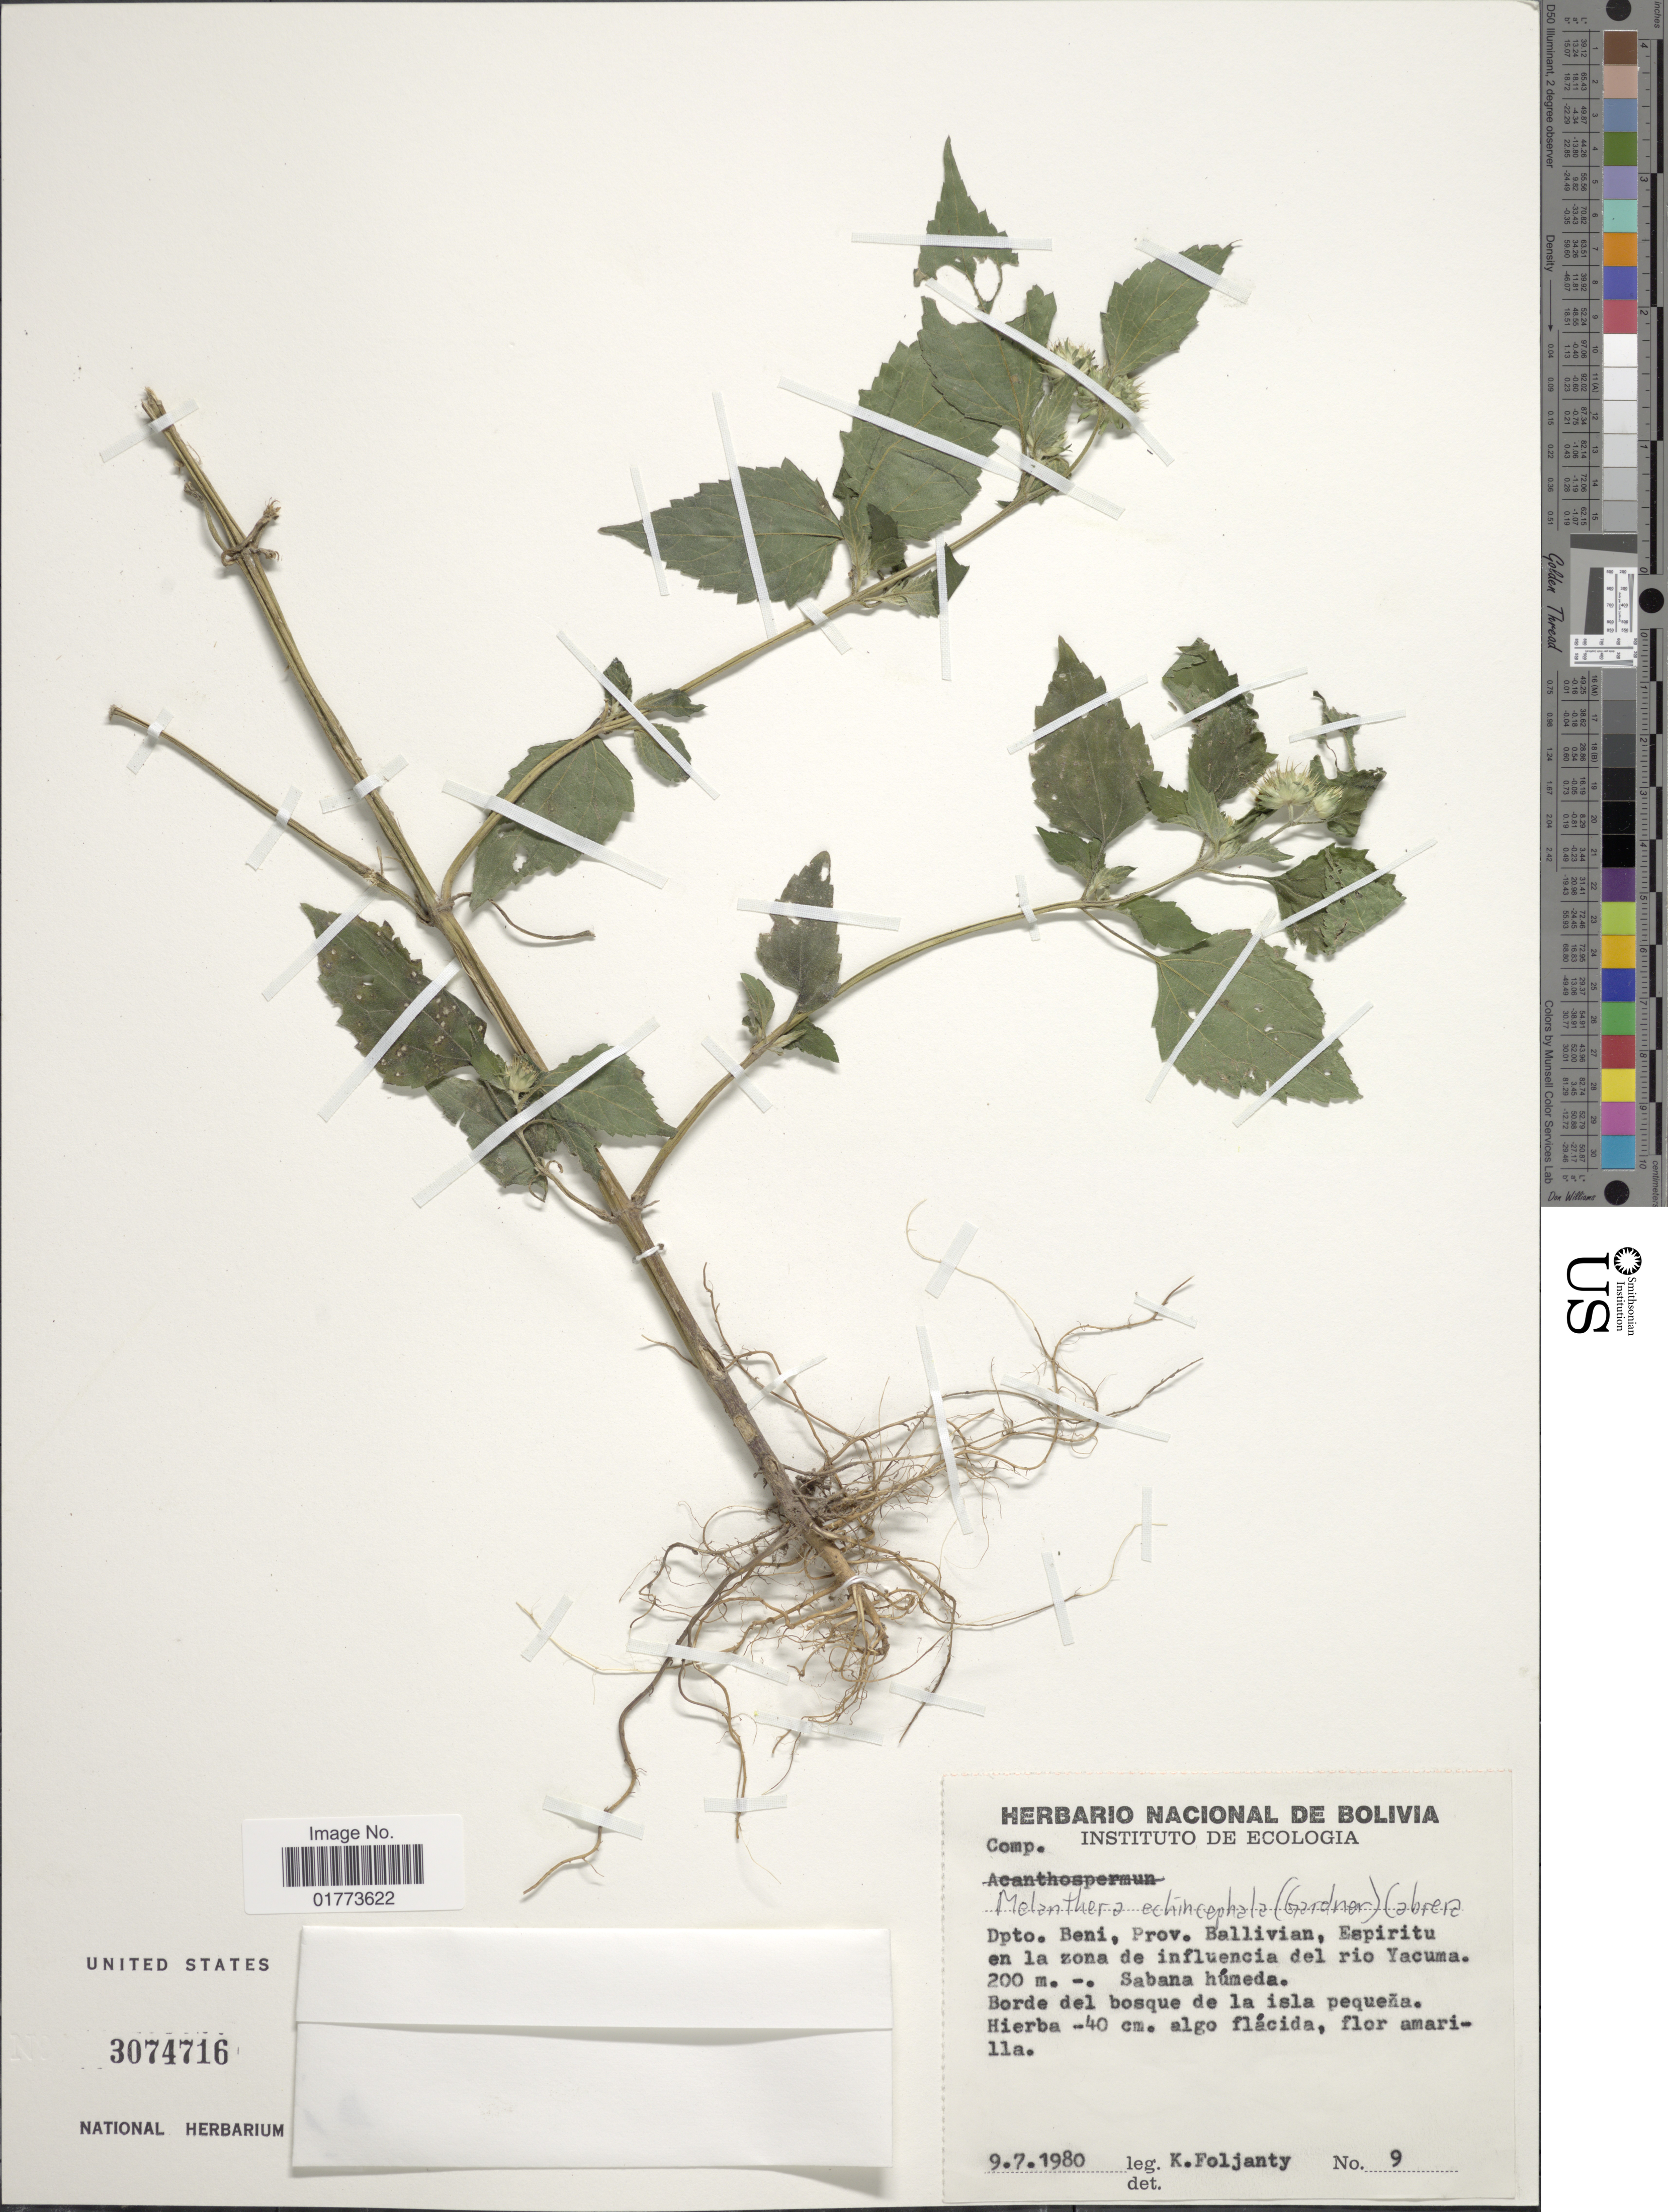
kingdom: Plantae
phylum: Tracheophyta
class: Magnoliopsida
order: Asterales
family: Asteraceae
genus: Melanthera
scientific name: Melanthera latifolia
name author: (Gardner)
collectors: K. Foljanty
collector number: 9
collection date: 1980-07-09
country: Bolivia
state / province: Beni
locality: Prov. Ballivian, Espiritu en la zona de influencia del rio Yacuma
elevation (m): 200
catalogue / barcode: US 3074716